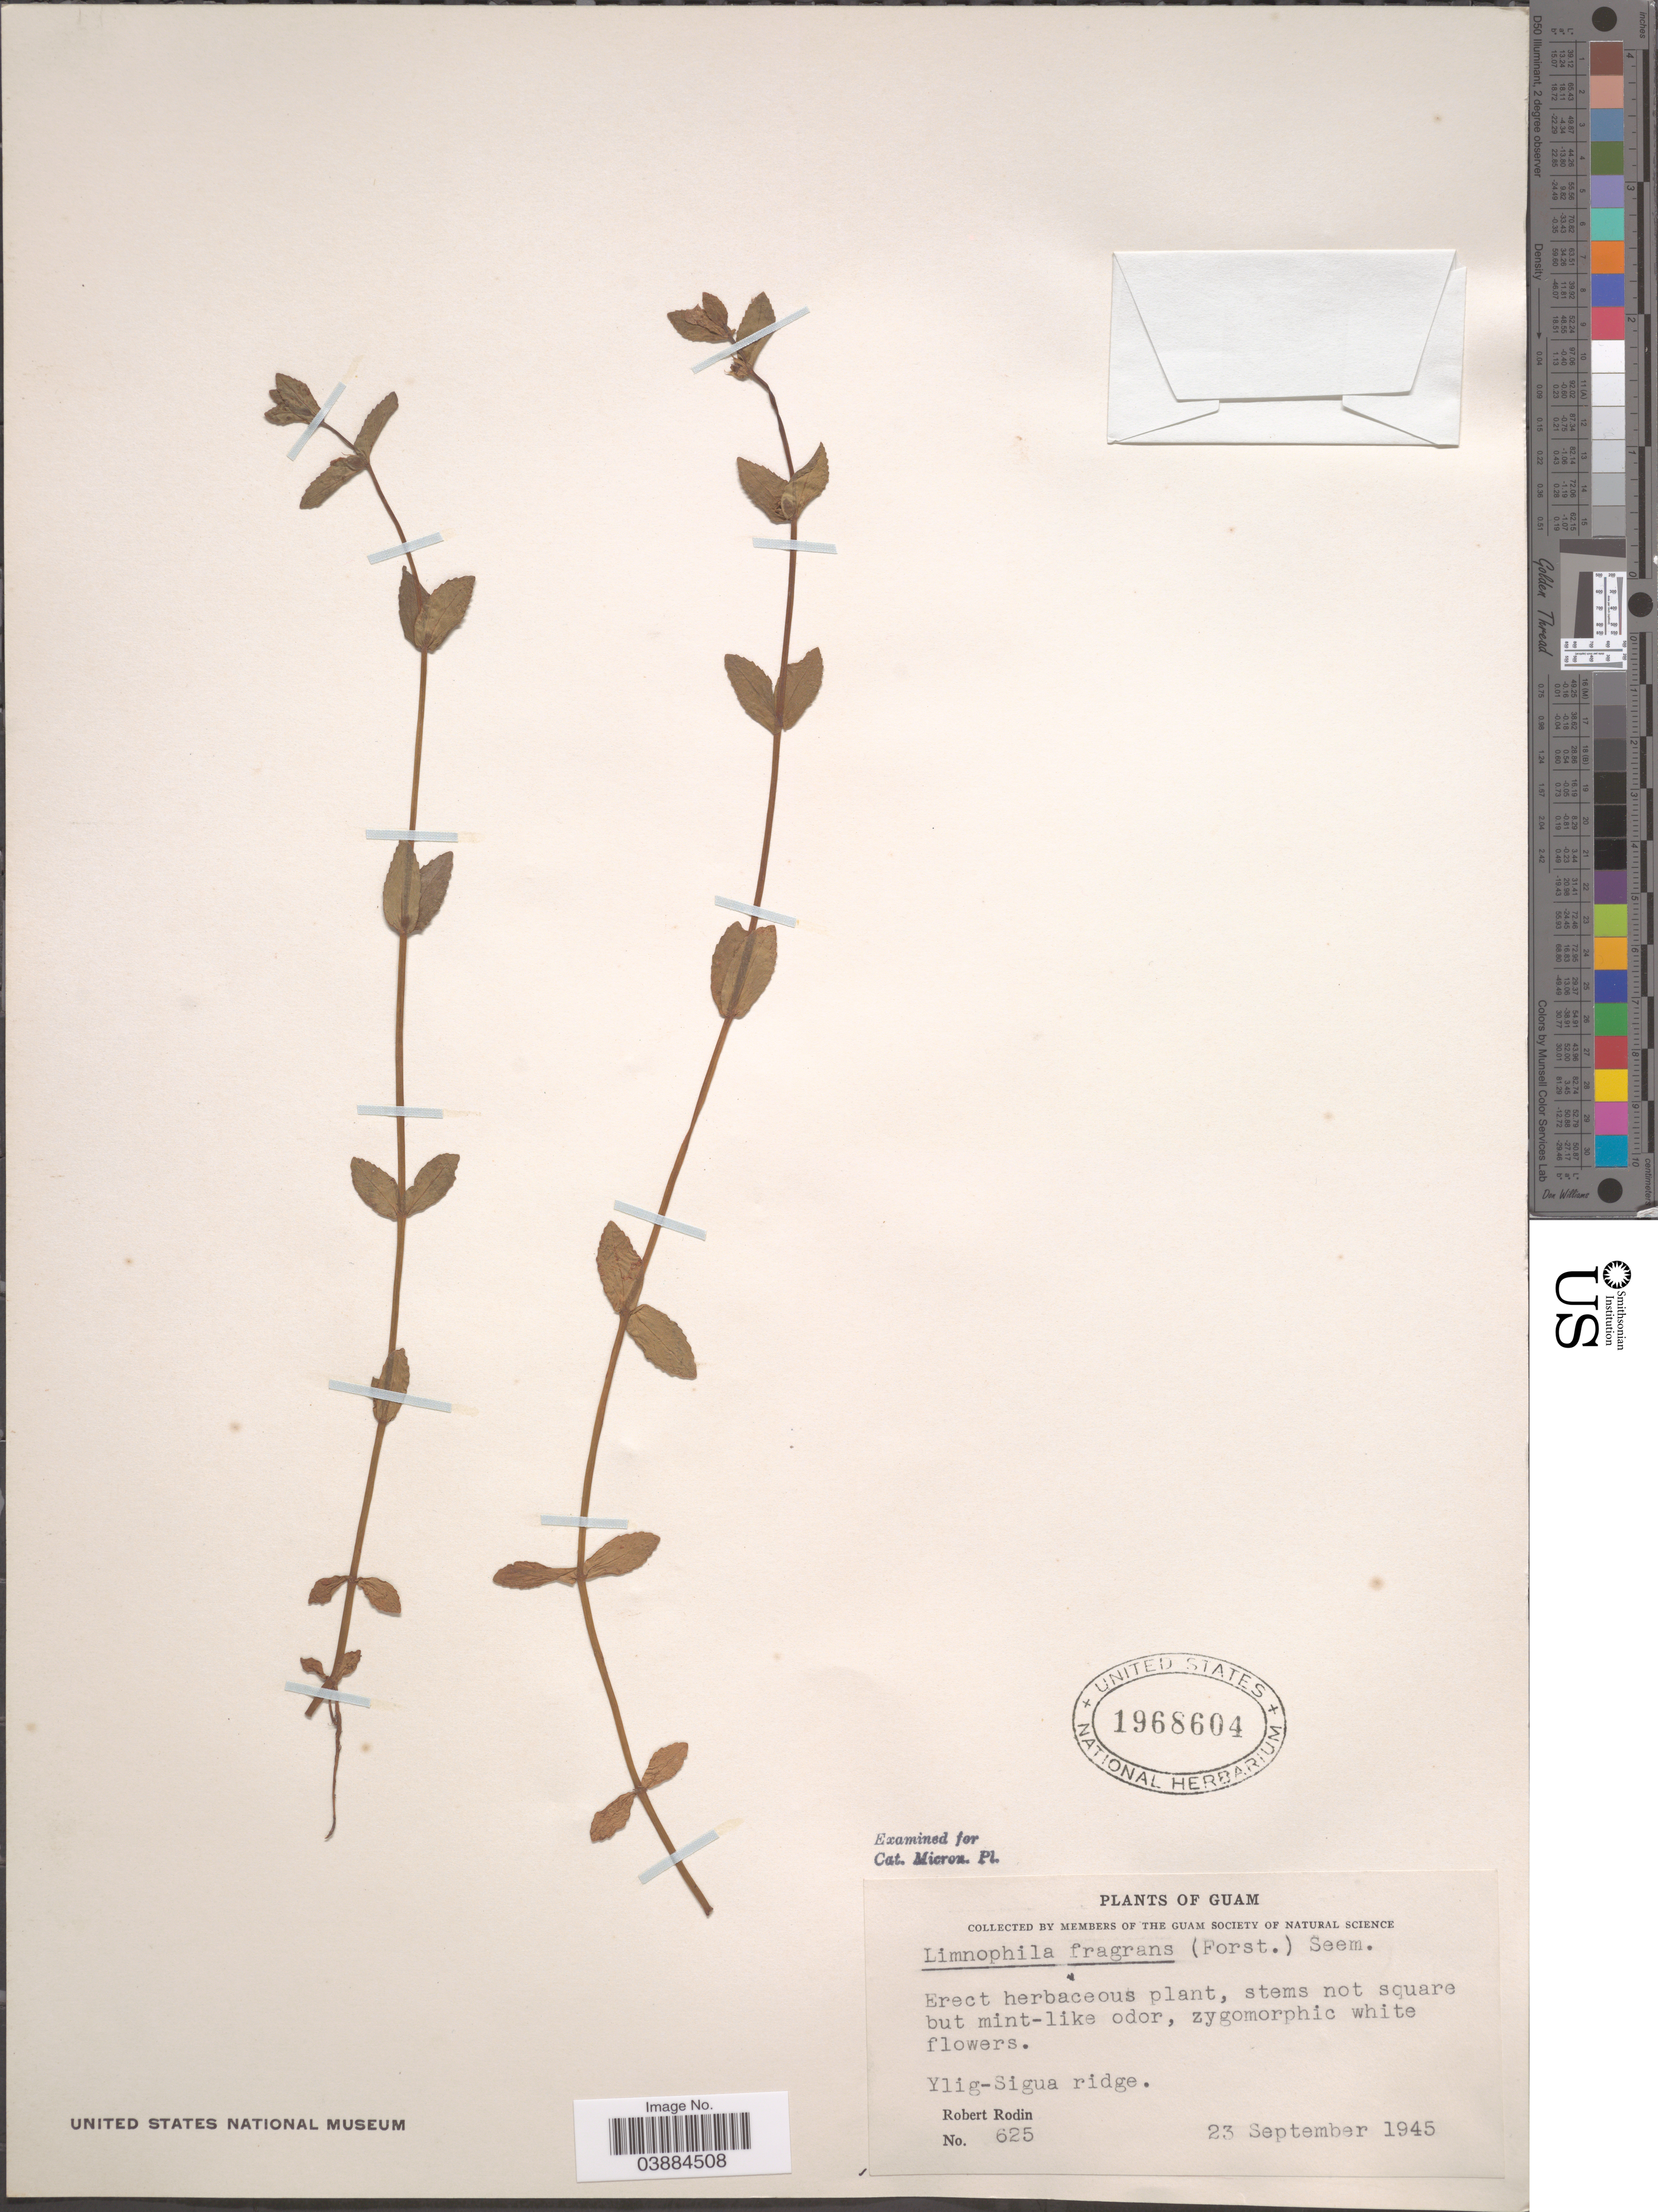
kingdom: Plantae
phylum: Tracheophyta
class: Magnoliopsida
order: Lamiales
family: Plantaginaceae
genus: Limnophila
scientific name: Limnophila fragrans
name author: Seem.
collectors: R. Rodin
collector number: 625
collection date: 1945-09-23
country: Guam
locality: Ylig-Sigua ridge.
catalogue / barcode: US 1968604